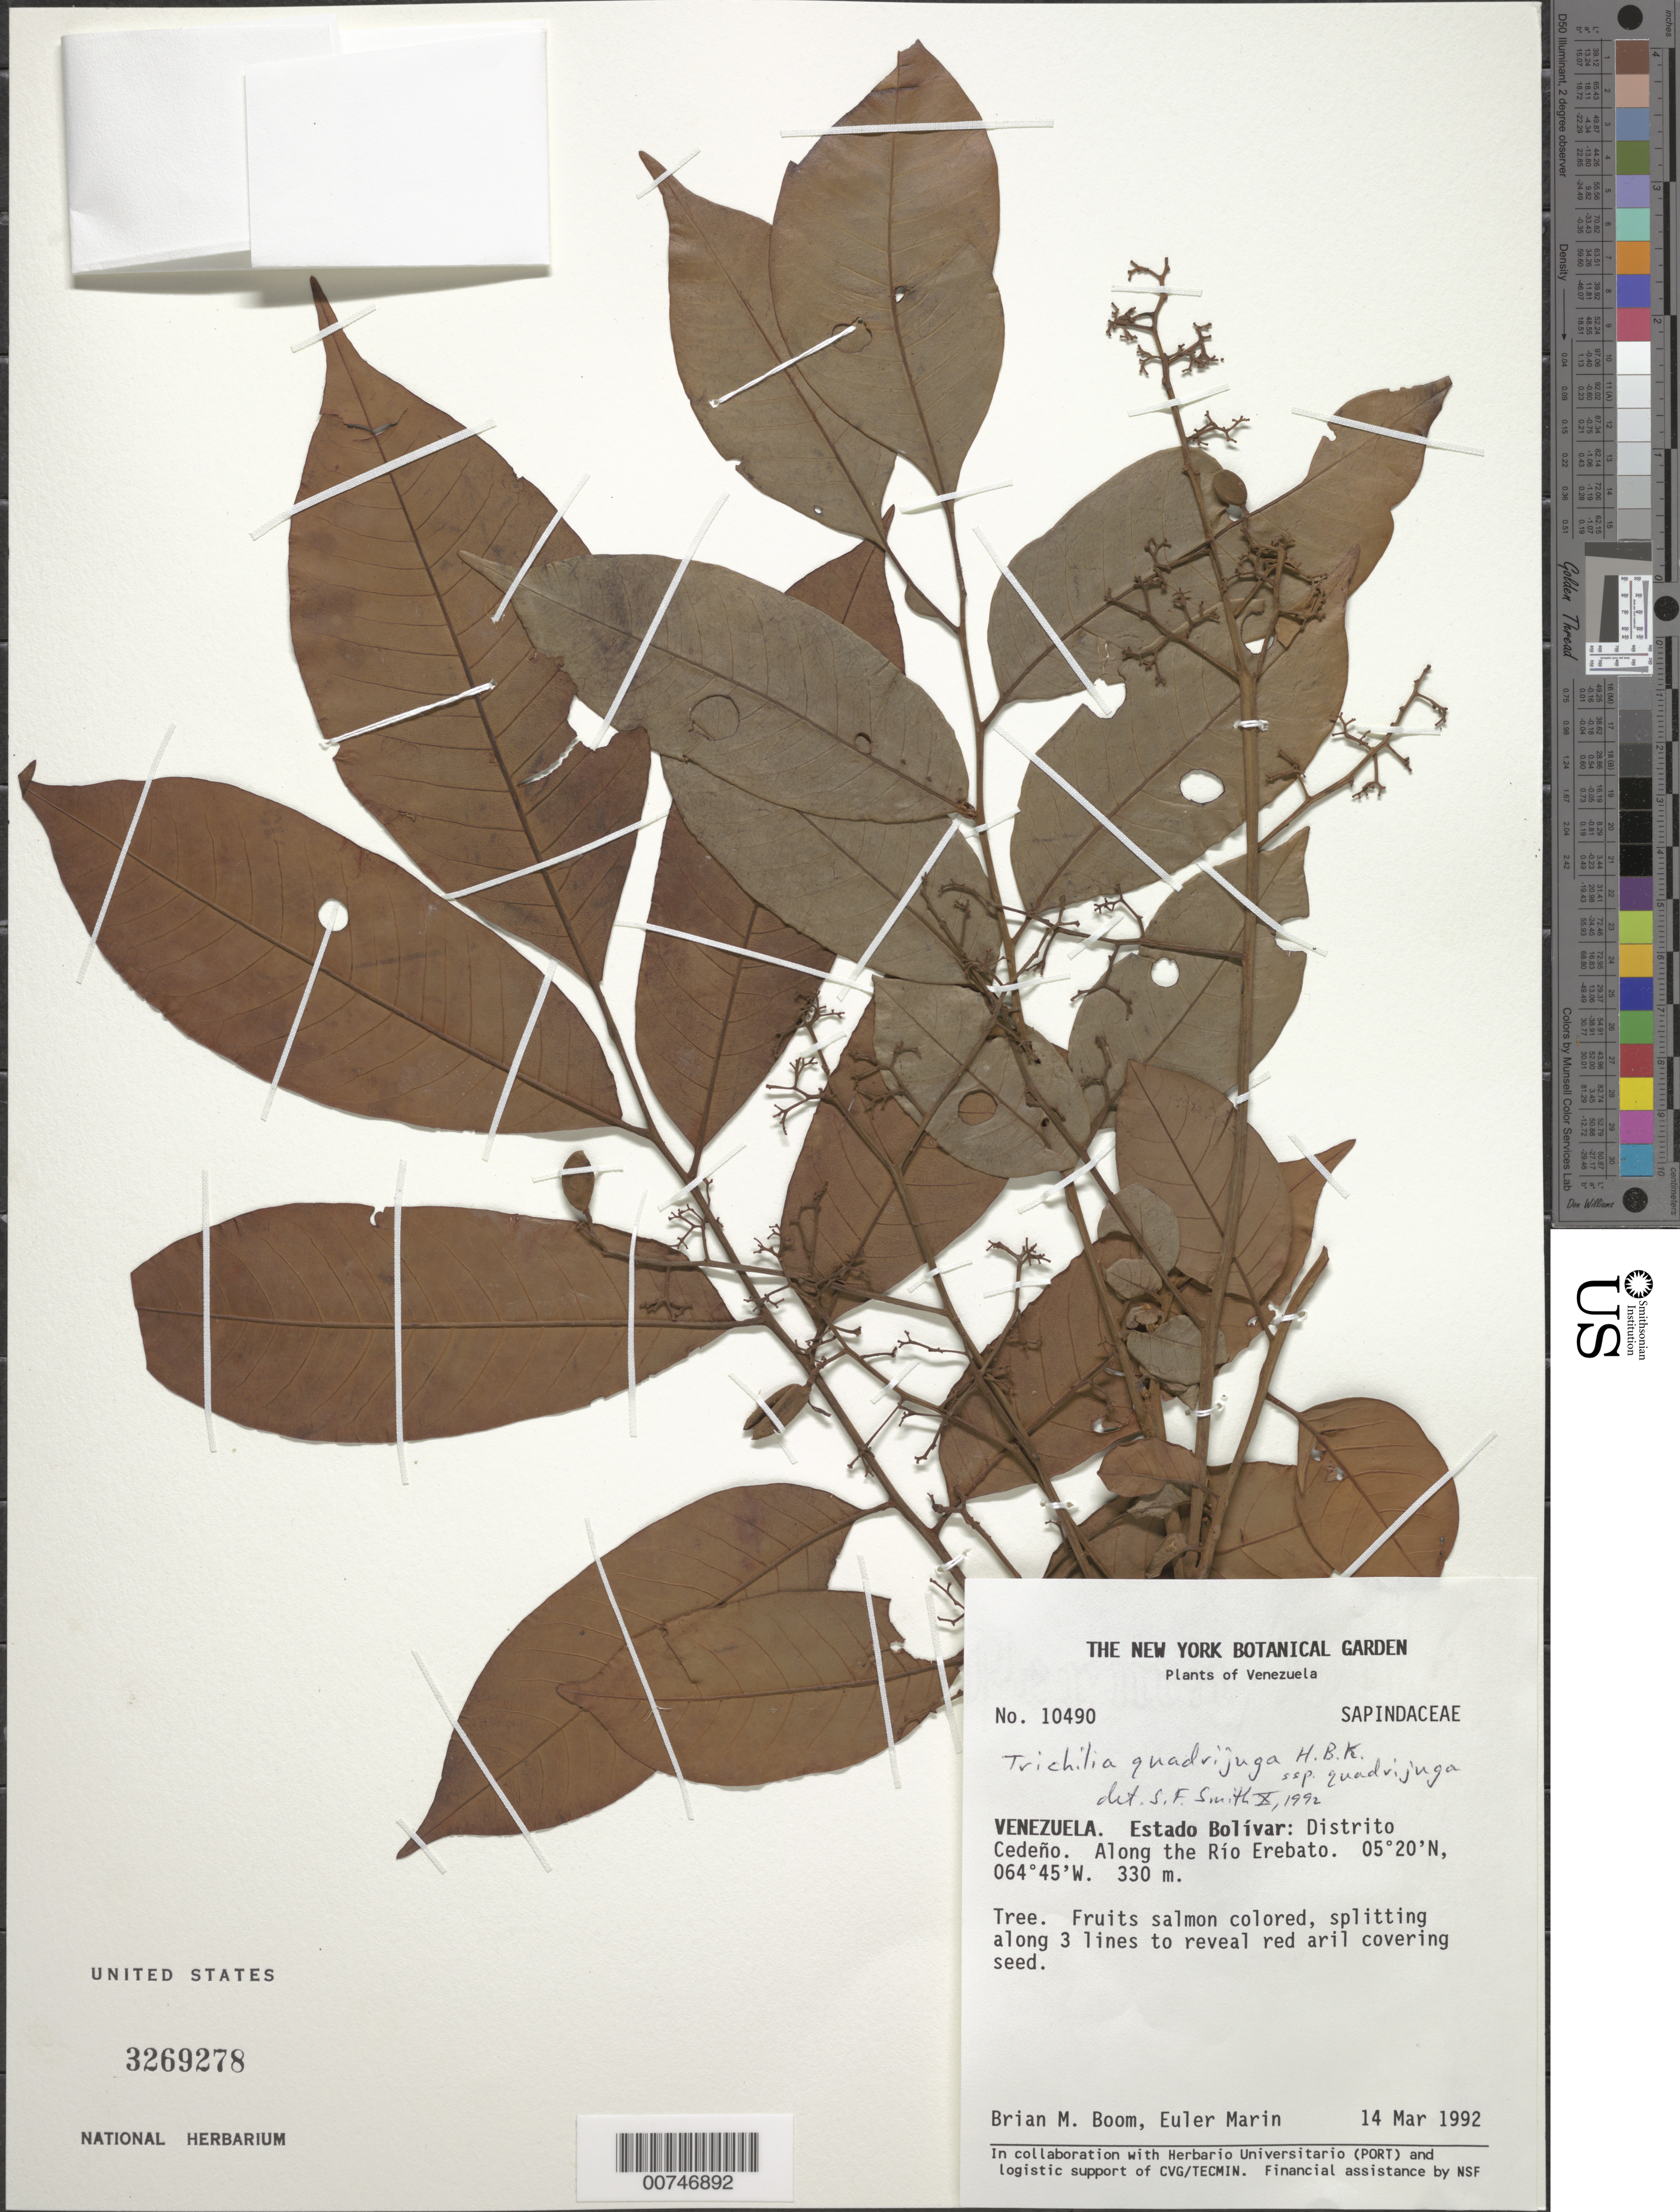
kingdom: Plantae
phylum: Tracheophyta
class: Magnoliopsida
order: Sapindales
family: Meliaceae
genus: Trichilia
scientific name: Trichilia quadrijuga subsp. quadrijuga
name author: Kunth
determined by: Smith, Stephen F., (US), NMNH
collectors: B. M. Boom & E. Marin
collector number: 10490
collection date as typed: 14-Mar-92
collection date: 1992-03-14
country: Venezuela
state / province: Bolívar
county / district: Cedeño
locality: Río Mawela, tributary of the Río Erebato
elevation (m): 330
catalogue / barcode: US 3269278